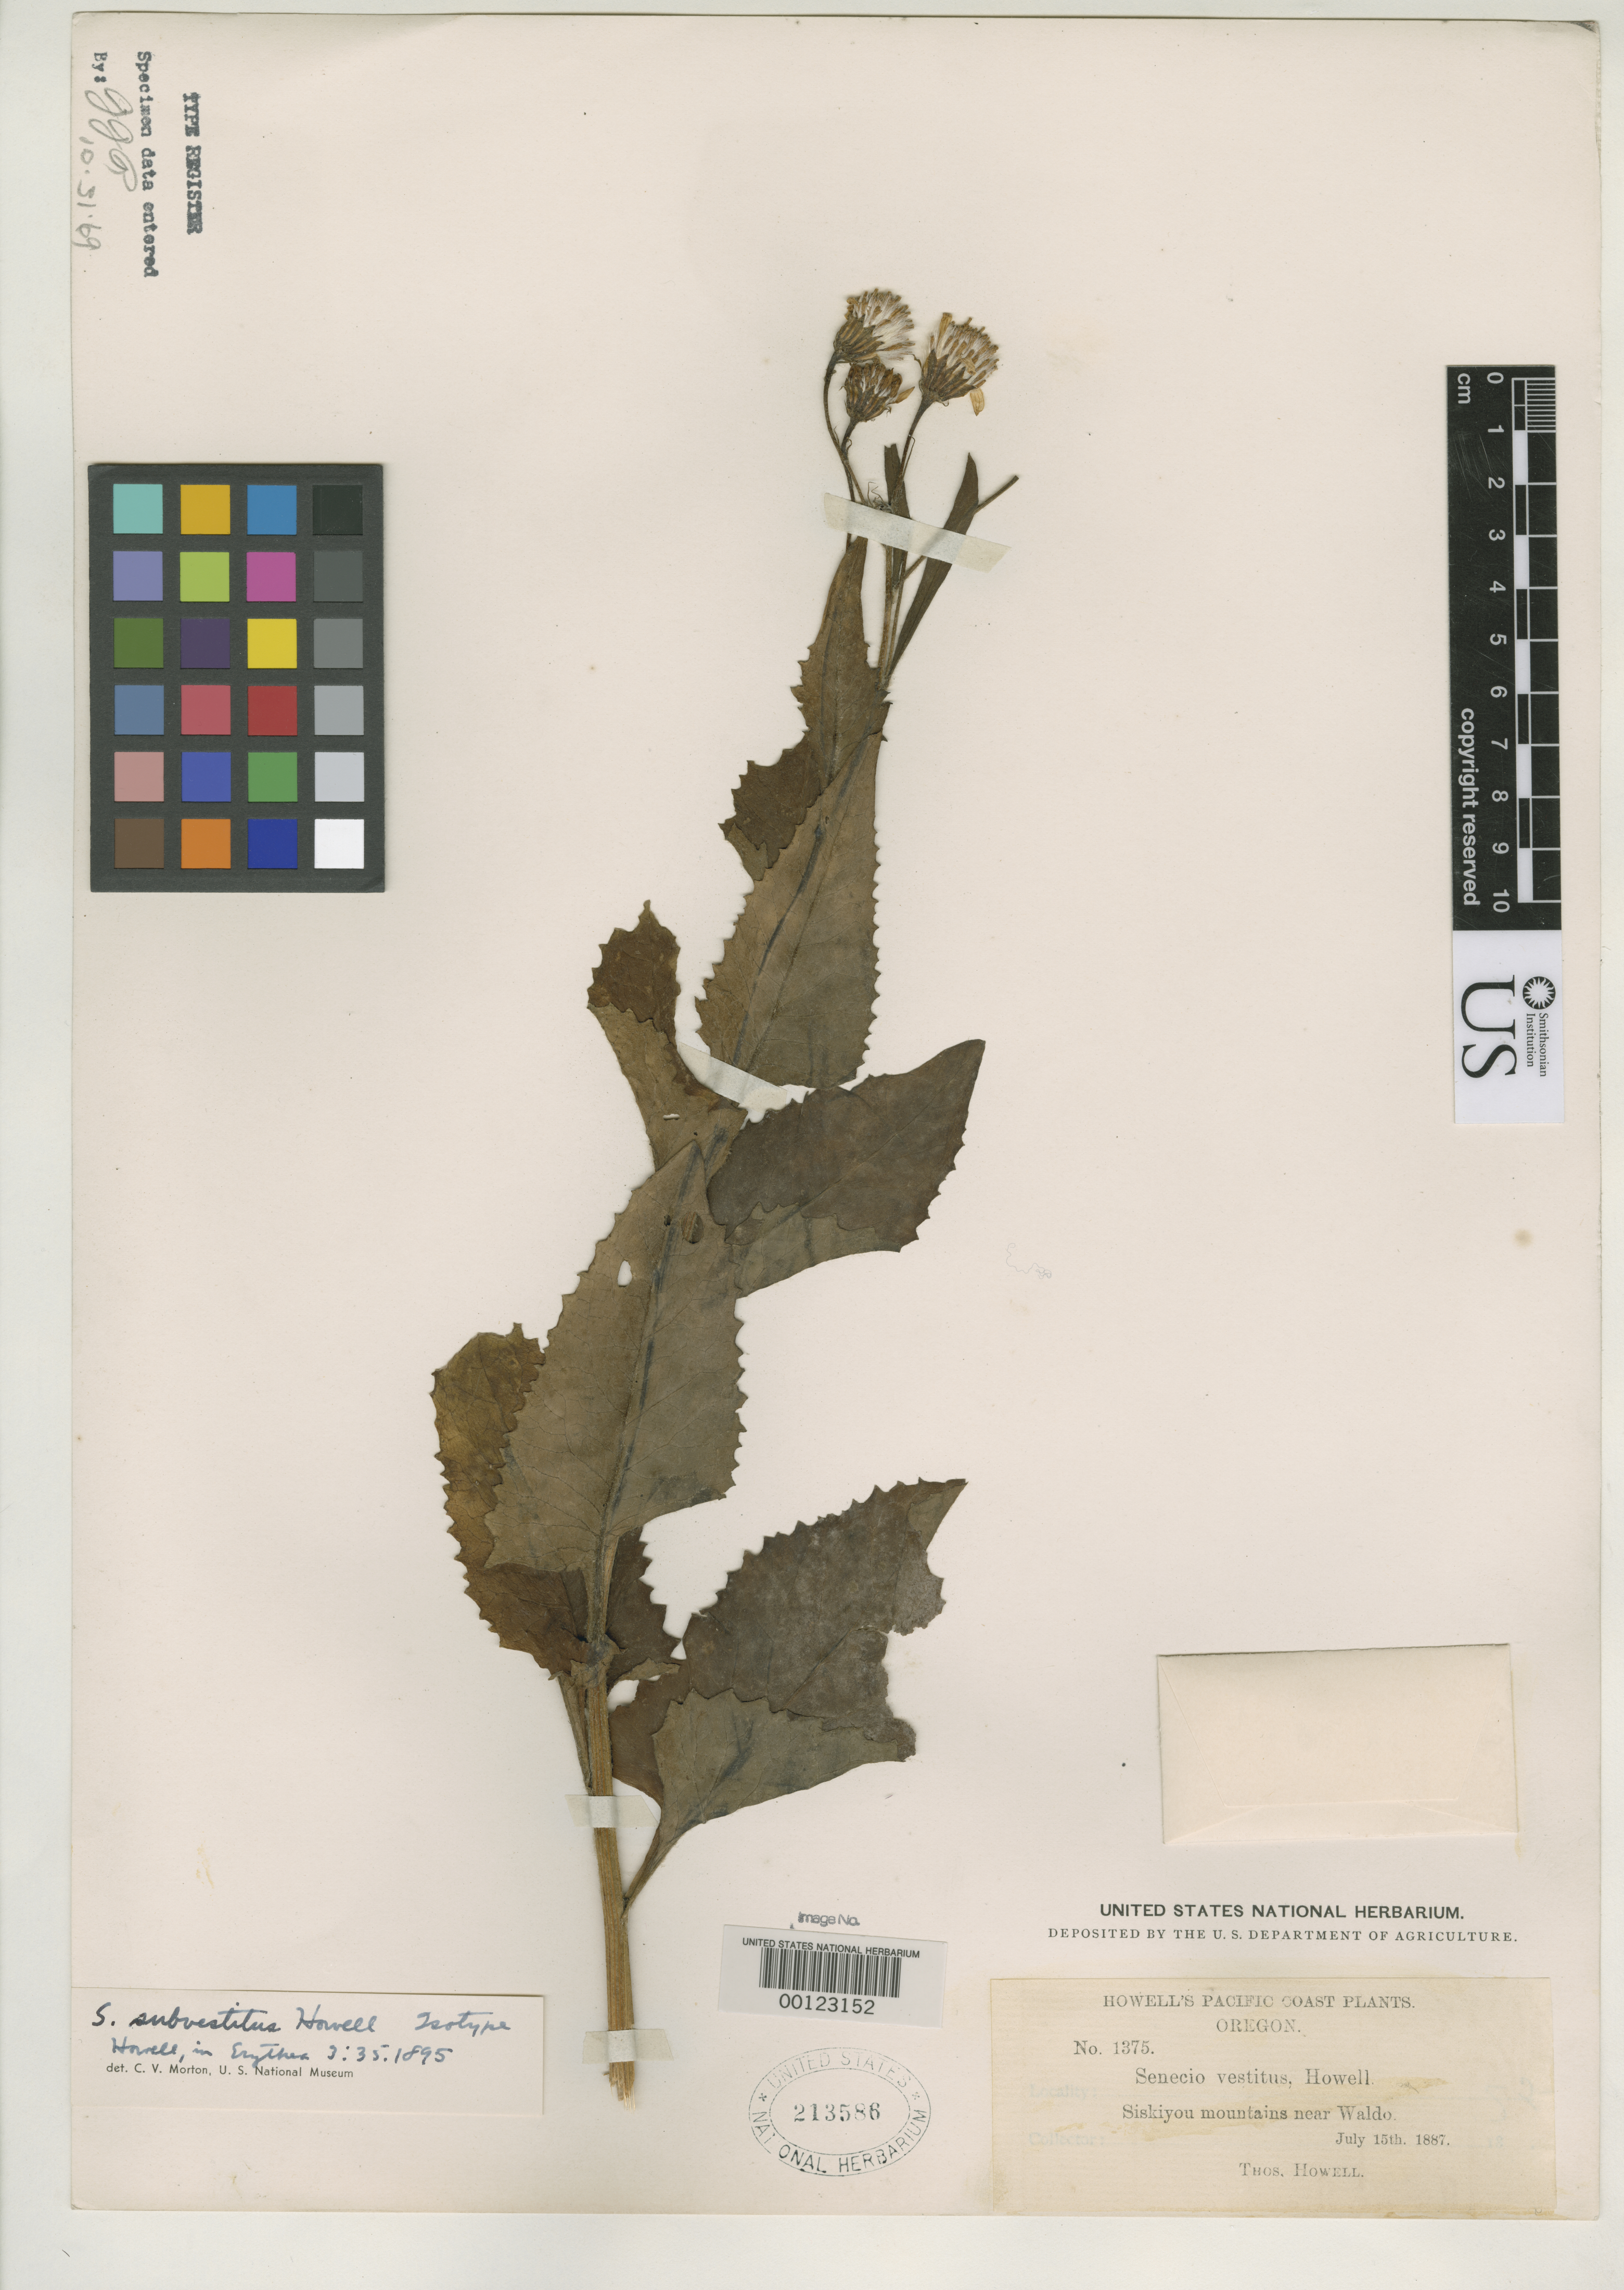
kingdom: Plantae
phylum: Tracheophyta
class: Magnoliopsida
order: Asterales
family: Asteraceae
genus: Senecio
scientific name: Senecio subvestitus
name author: Howell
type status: Isotype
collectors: T. J. Howell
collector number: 1375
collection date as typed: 15 Jul 1887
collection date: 1887-07-15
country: United States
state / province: Oregon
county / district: Josephine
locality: Near Waldo, top of Siskiyou Mts.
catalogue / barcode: US 213586